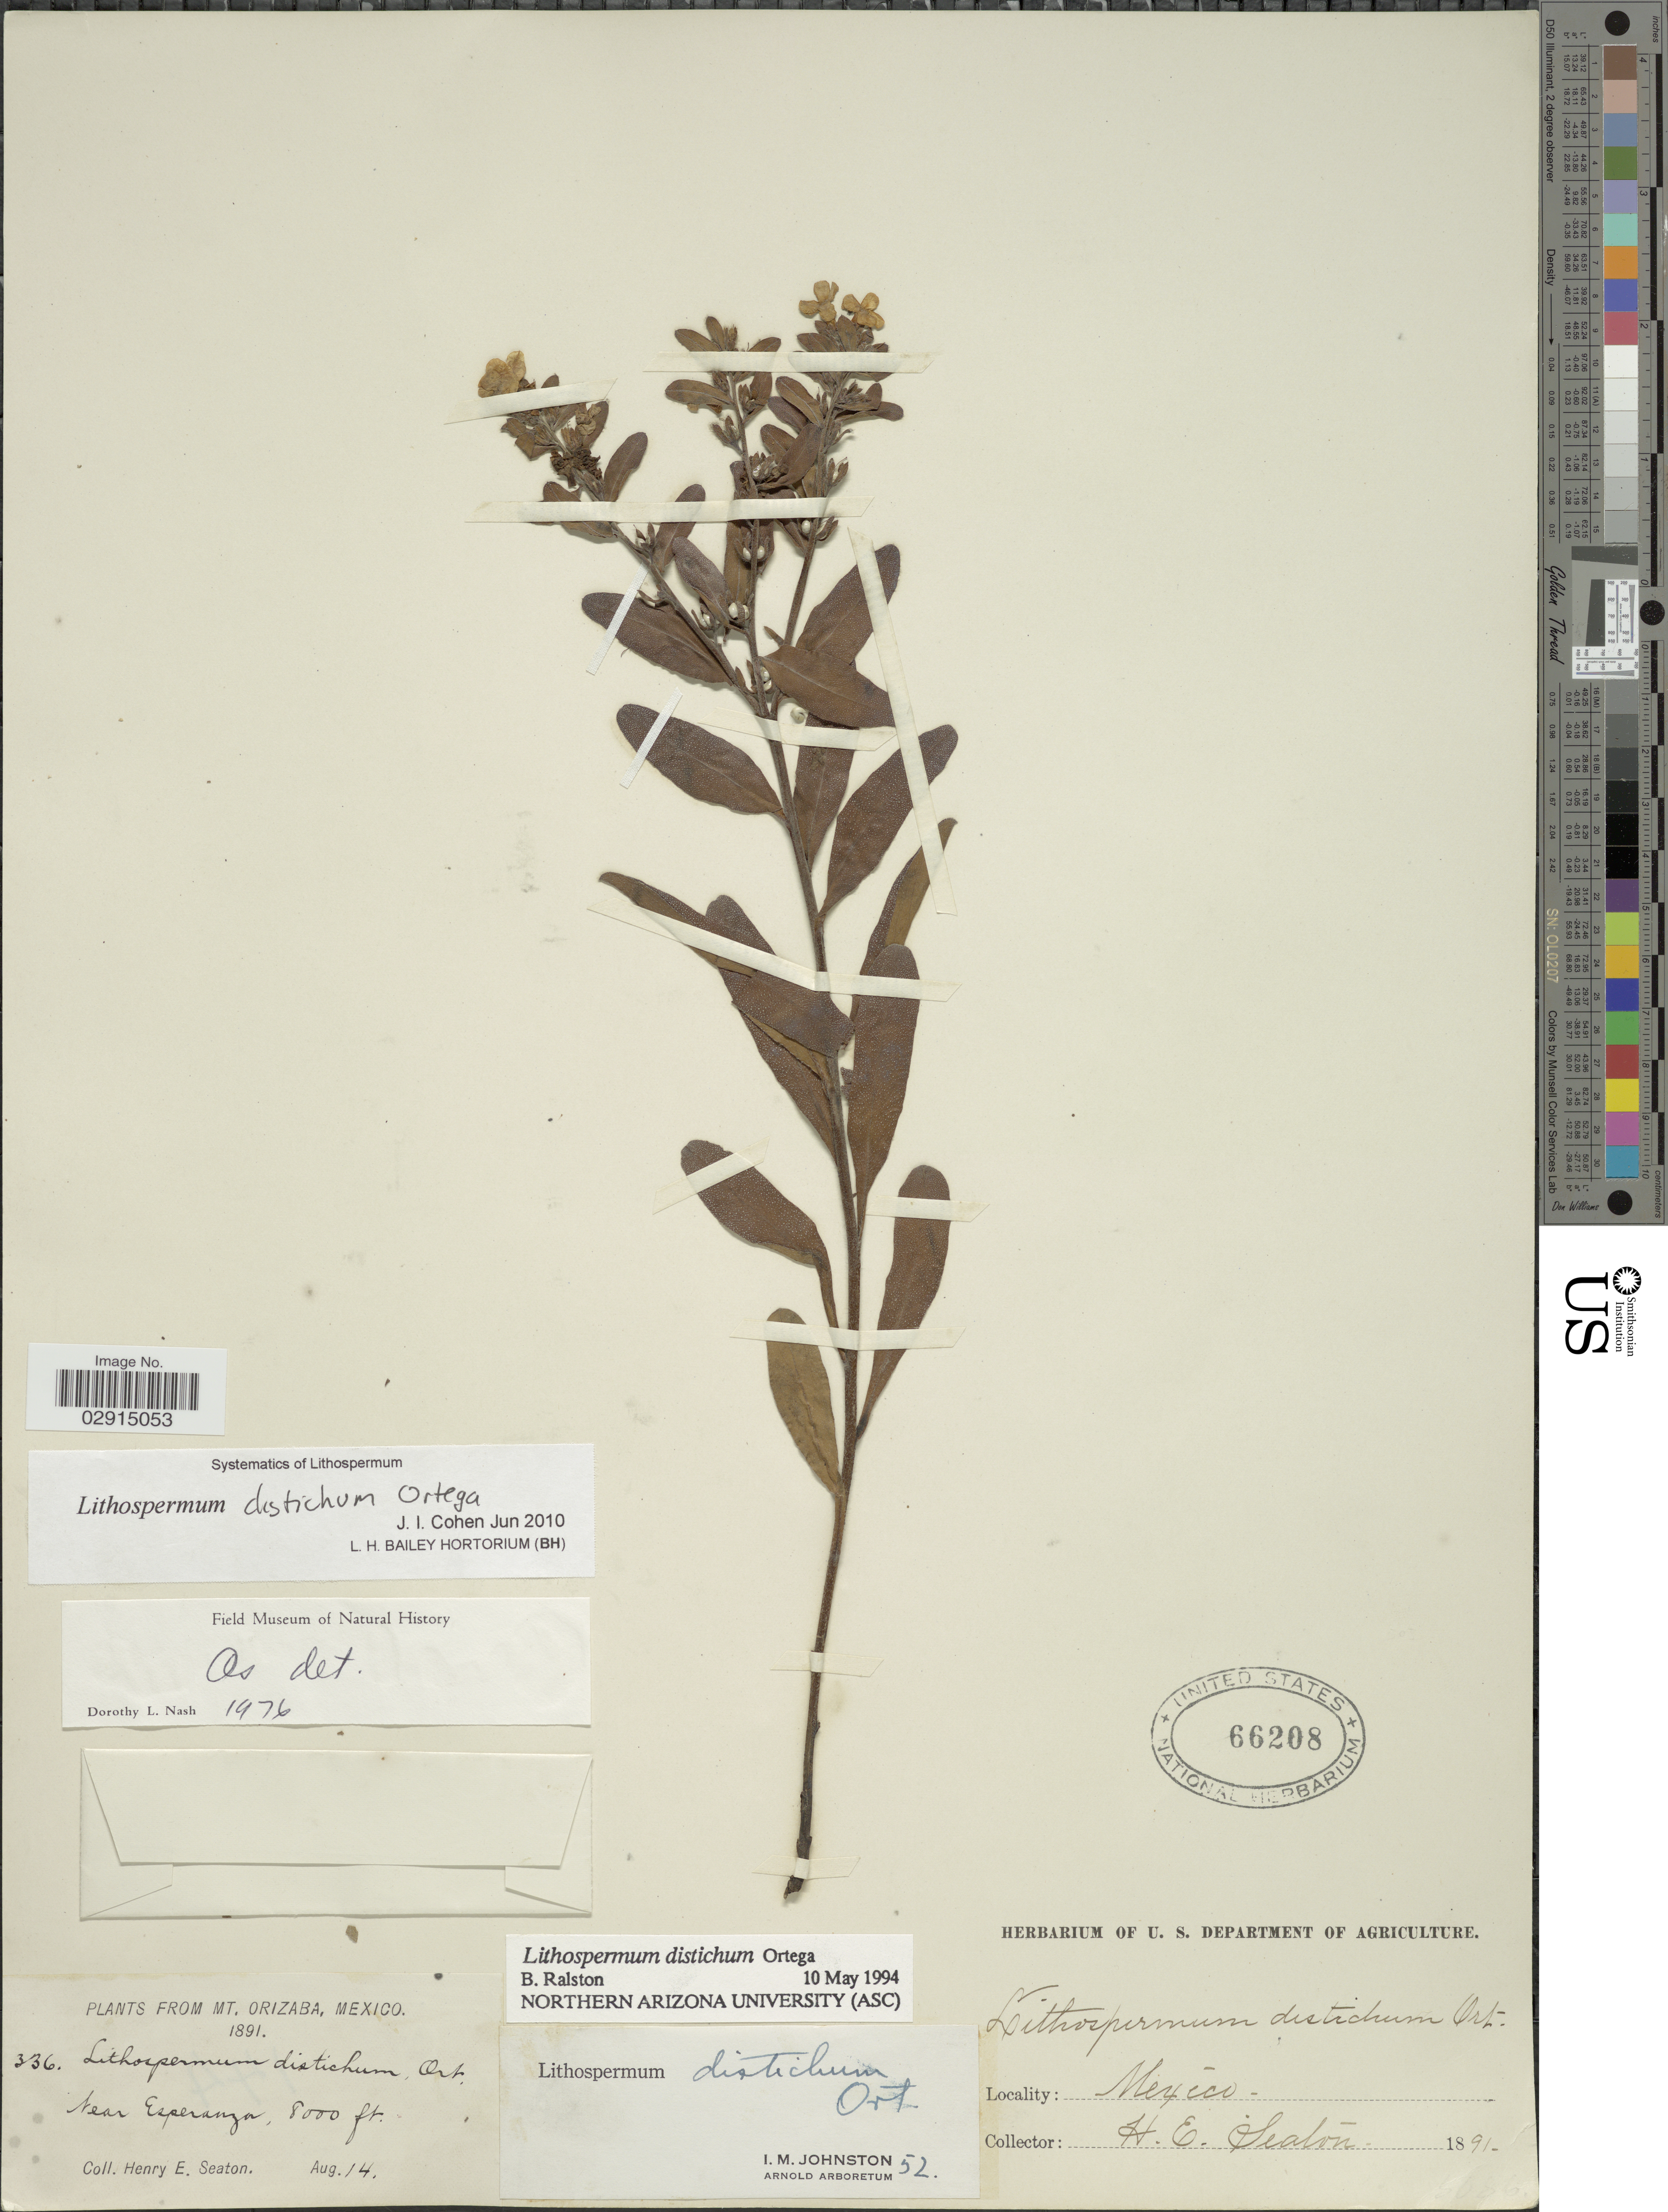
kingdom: Plantae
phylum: Tracheophyta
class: Magnoliopsida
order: Boraginales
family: Boraginaceae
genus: Lithospermum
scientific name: Lithospermum distichum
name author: Ortega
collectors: H. E. Seaton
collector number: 336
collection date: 1891-08-14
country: Mexico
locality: Mt. Orizaba, near Esperanza.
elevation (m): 2438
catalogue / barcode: US 66208